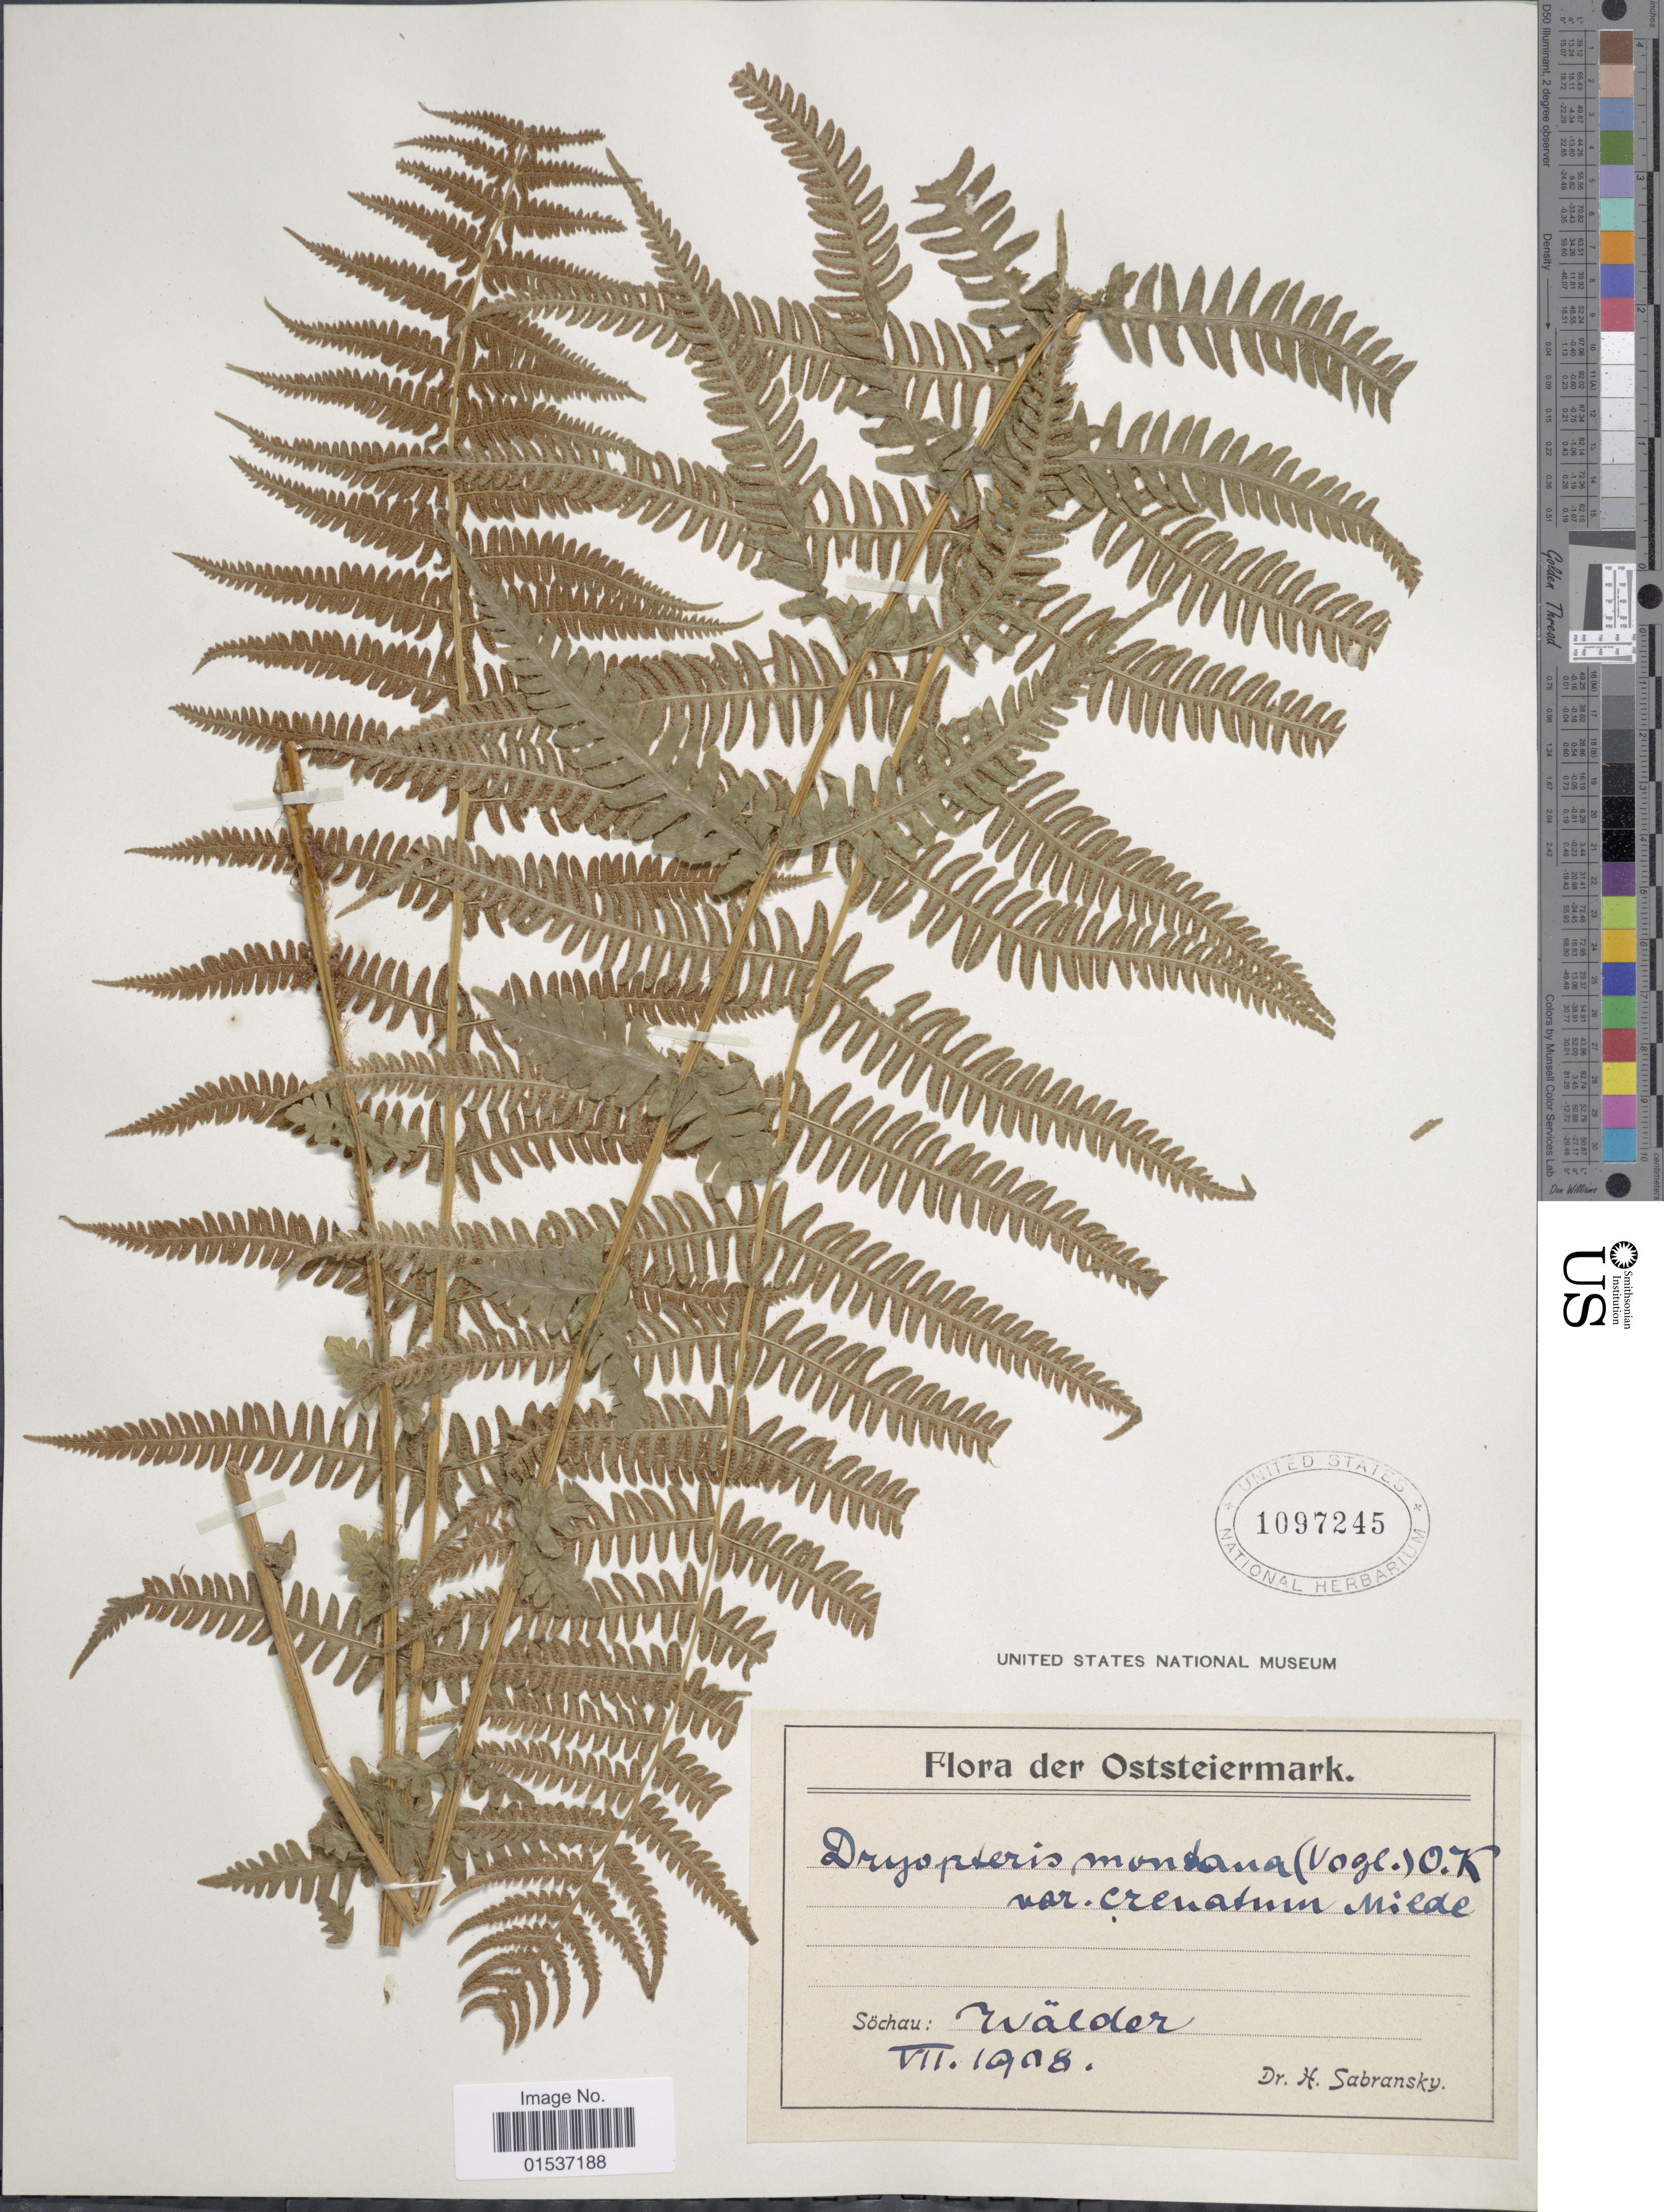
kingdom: Plantae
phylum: Tracheophyta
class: Polypodiopsida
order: Polypodiales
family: Thelypteridaceae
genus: Oreopteris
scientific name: Oreopteris limbosperma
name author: (All.) K. Iwats.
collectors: H. Sabransky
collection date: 1908-07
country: Austria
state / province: Steiermark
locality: Oststeiermark, Sochau: Walder.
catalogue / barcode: US 1097245